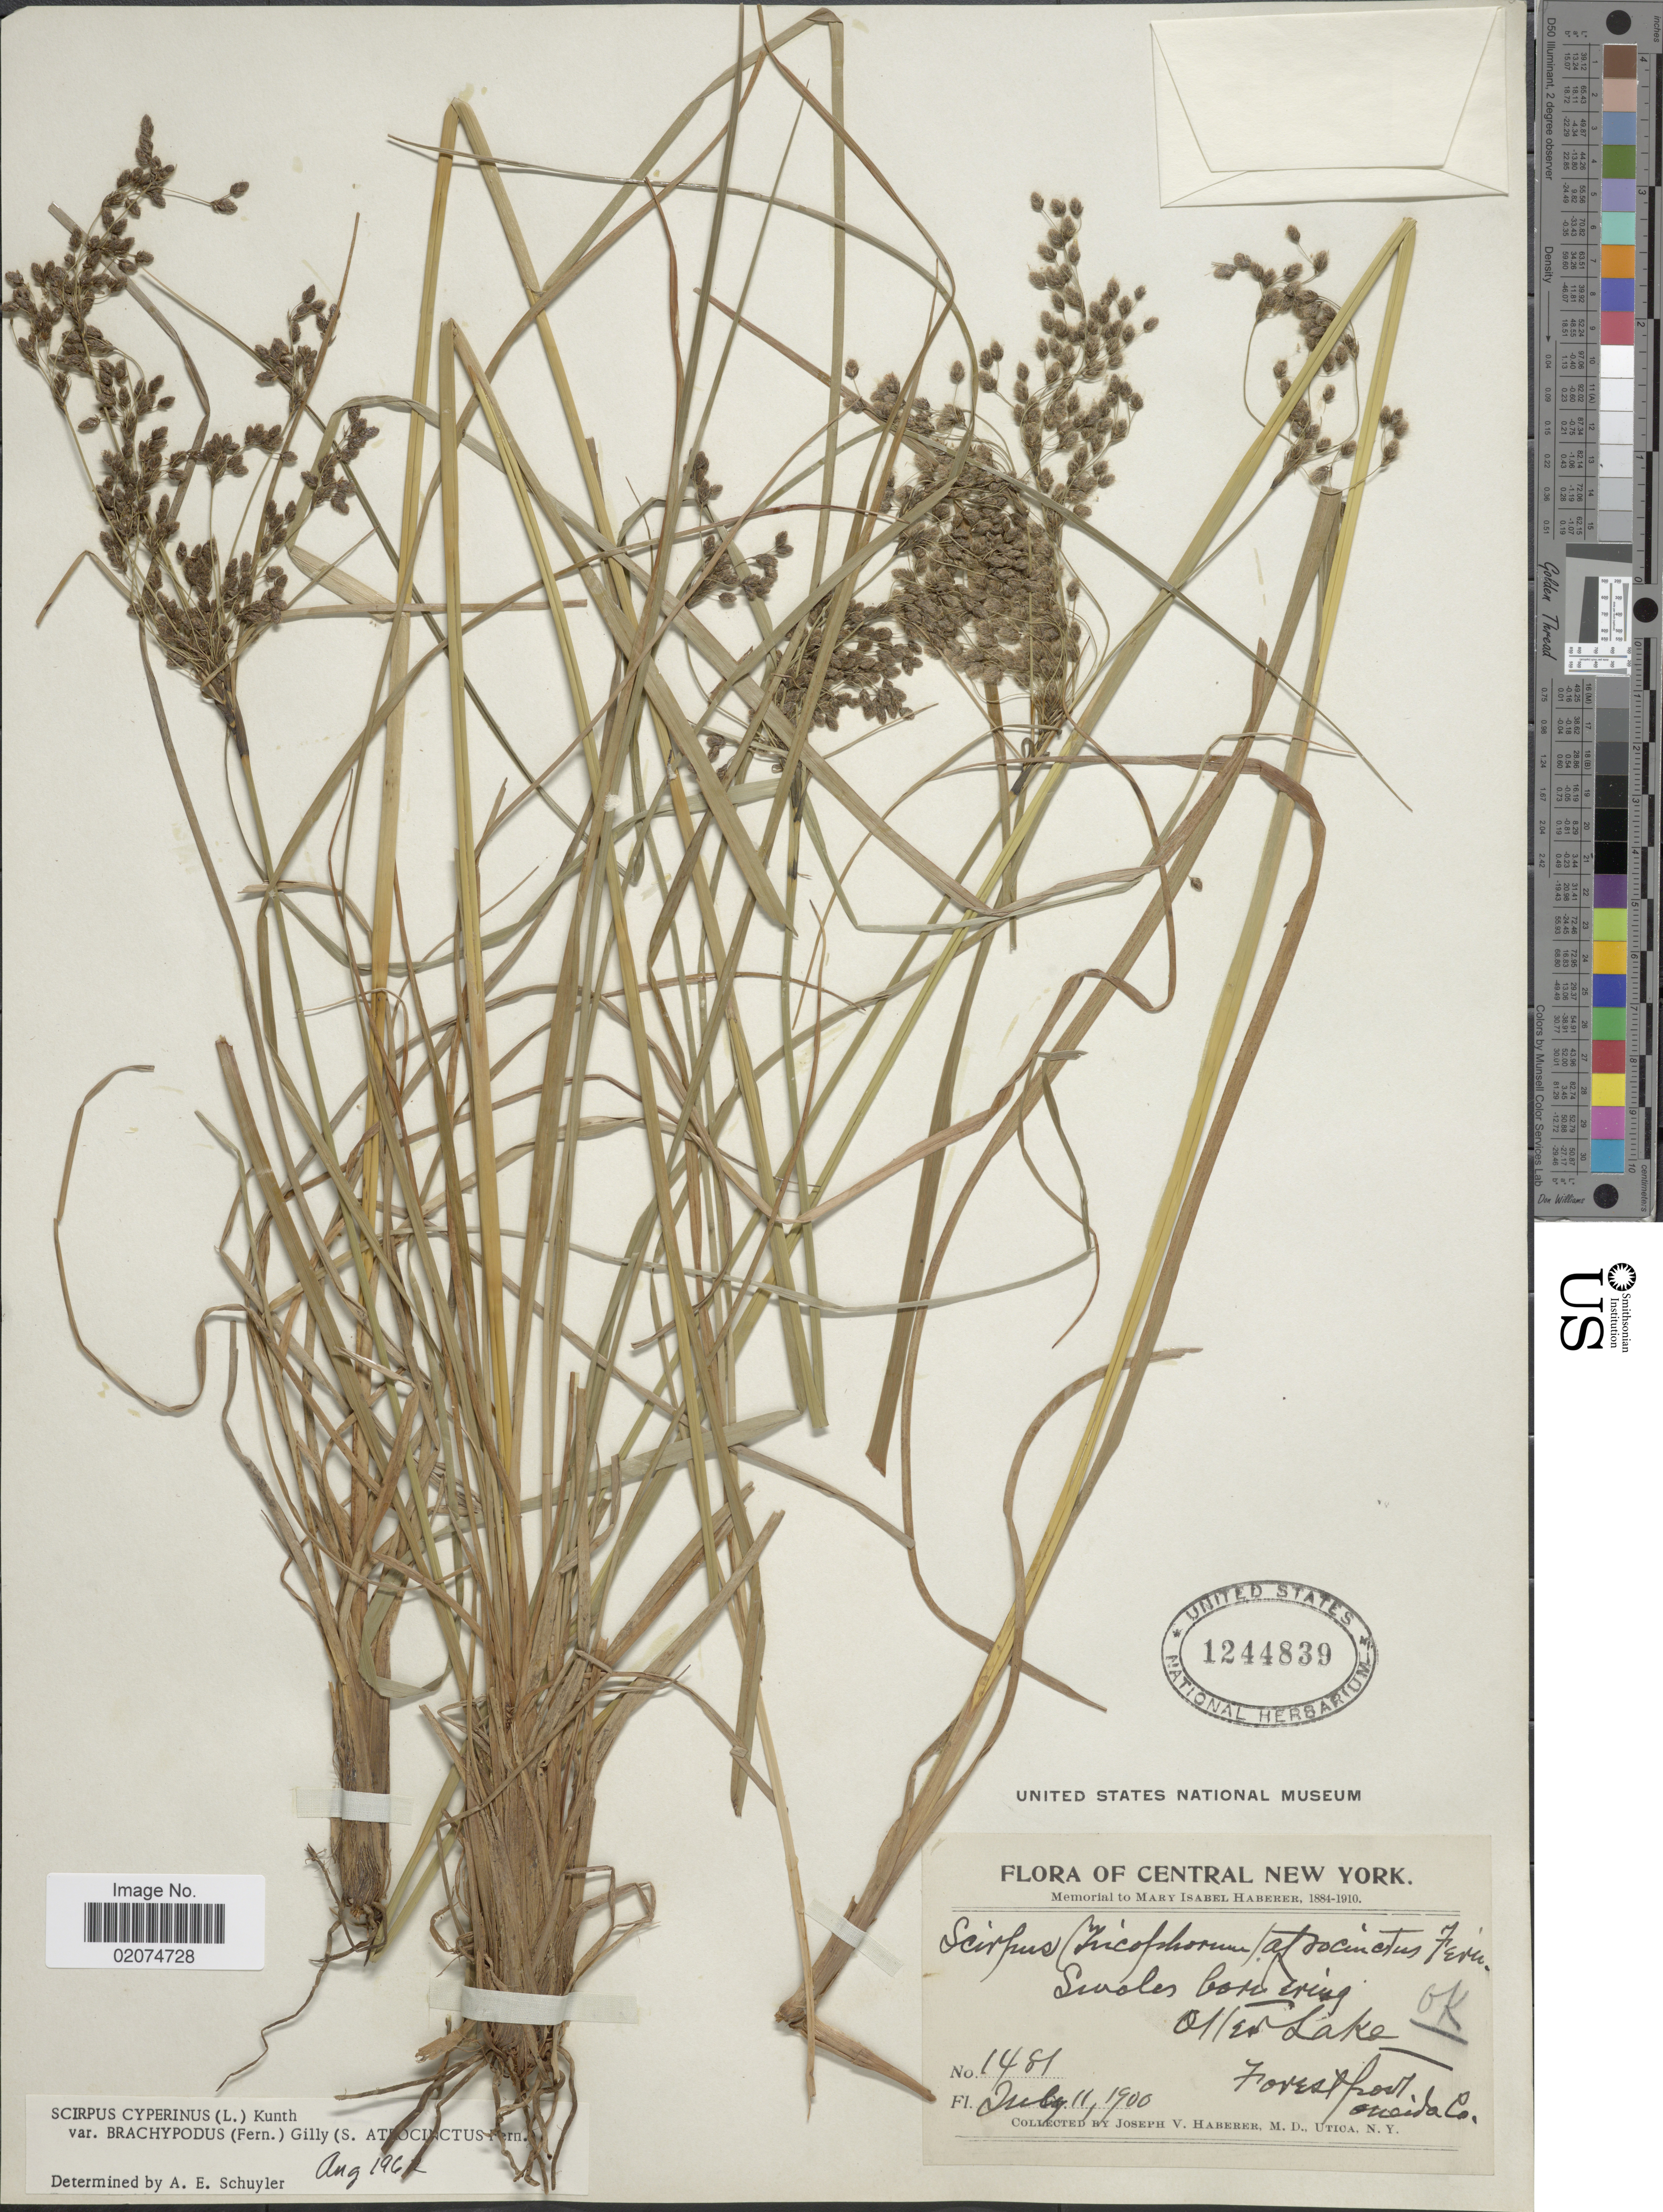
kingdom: Plantae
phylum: Tracheophyta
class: Liliopsida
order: Poales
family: Cyperaceae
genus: Scirpus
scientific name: Scirpus atrocinctus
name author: Fernald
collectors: J. V. Haberer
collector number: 1481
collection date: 1900-07-11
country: United States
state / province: New York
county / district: Oneida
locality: Central New York, Otter Lake, Oneida Co.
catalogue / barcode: US 1244839